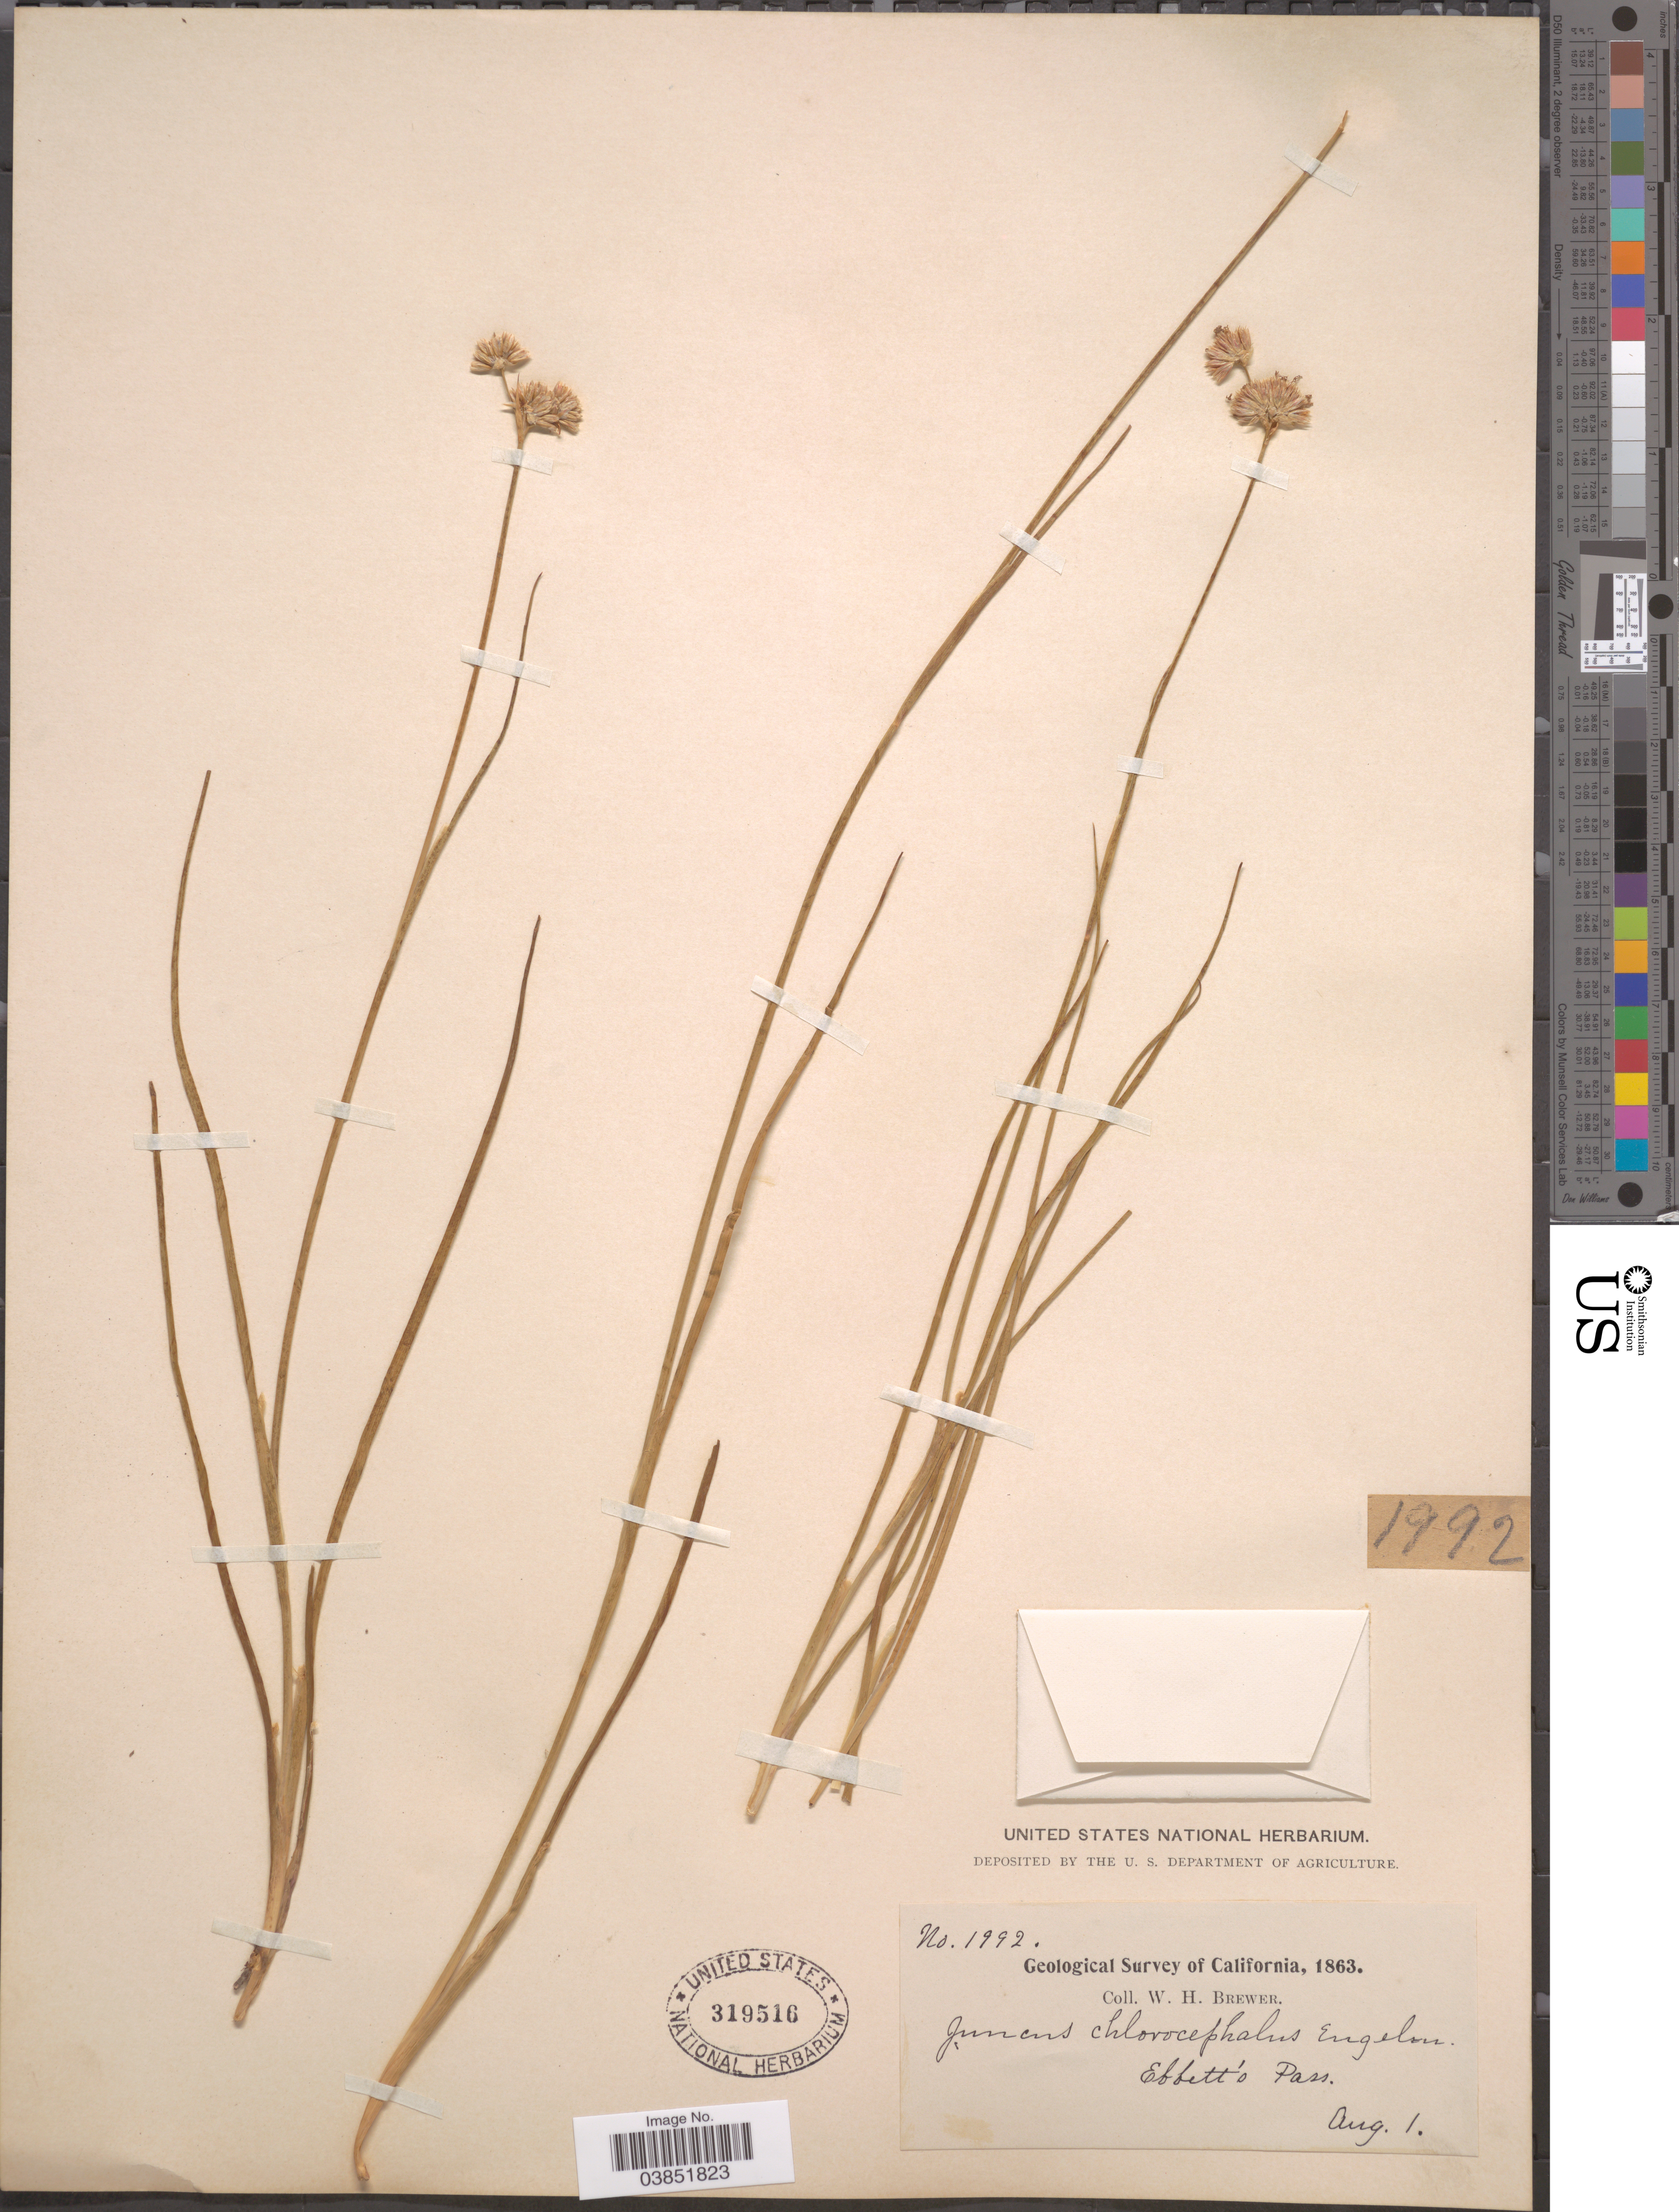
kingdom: Plantae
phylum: Tracheophyta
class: Liliopsida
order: Poales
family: Juncaceae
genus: Juncus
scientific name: Juncus chlorocephalus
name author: Engelm.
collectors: W. H. Brewer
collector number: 1992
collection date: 1863-08-01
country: United States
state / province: California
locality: Ebbett's Pass.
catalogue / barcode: US 319516